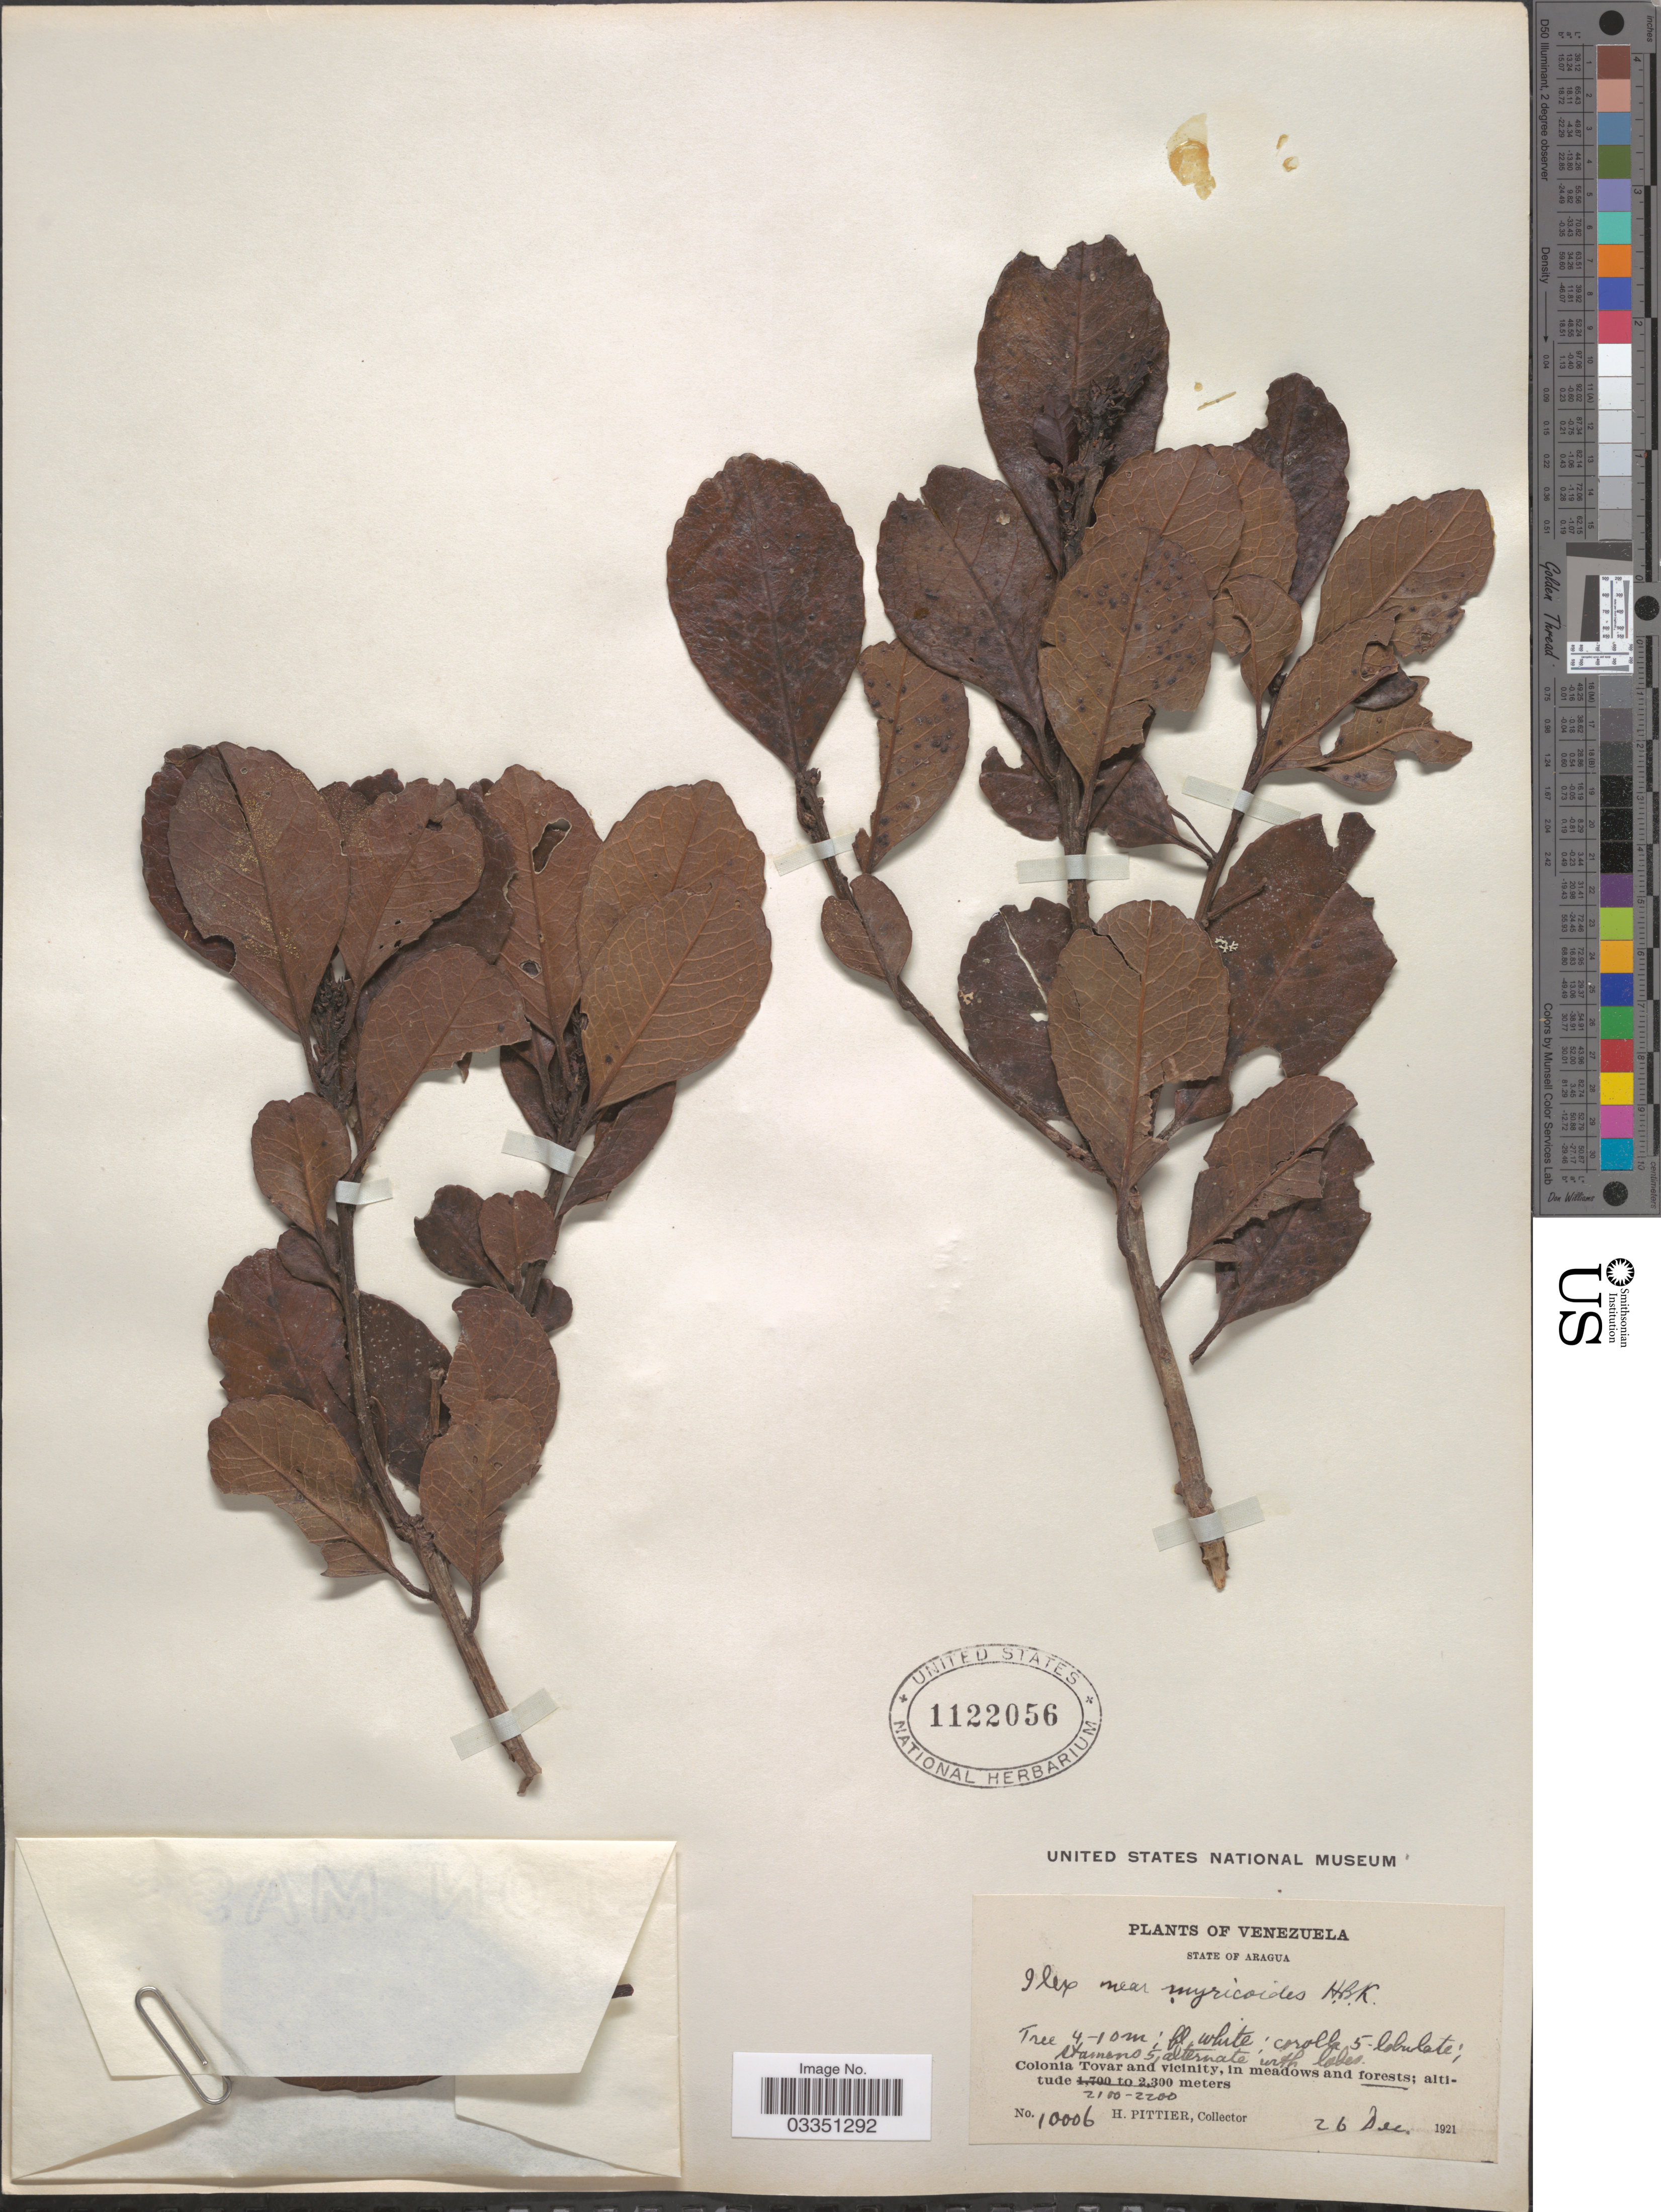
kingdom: Plantae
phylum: Tracheophyta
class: Magnoliopsida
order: Aquifoliales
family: Aquifoliaceae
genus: Ilex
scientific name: Ilex naiguatina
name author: Loes.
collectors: H. F. Pittier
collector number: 10006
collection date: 1921-12-26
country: Venezuela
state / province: Aragua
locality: Colonia Tower and vicinity, in meadows and forests.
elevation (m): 2100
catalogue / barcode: US 1122056